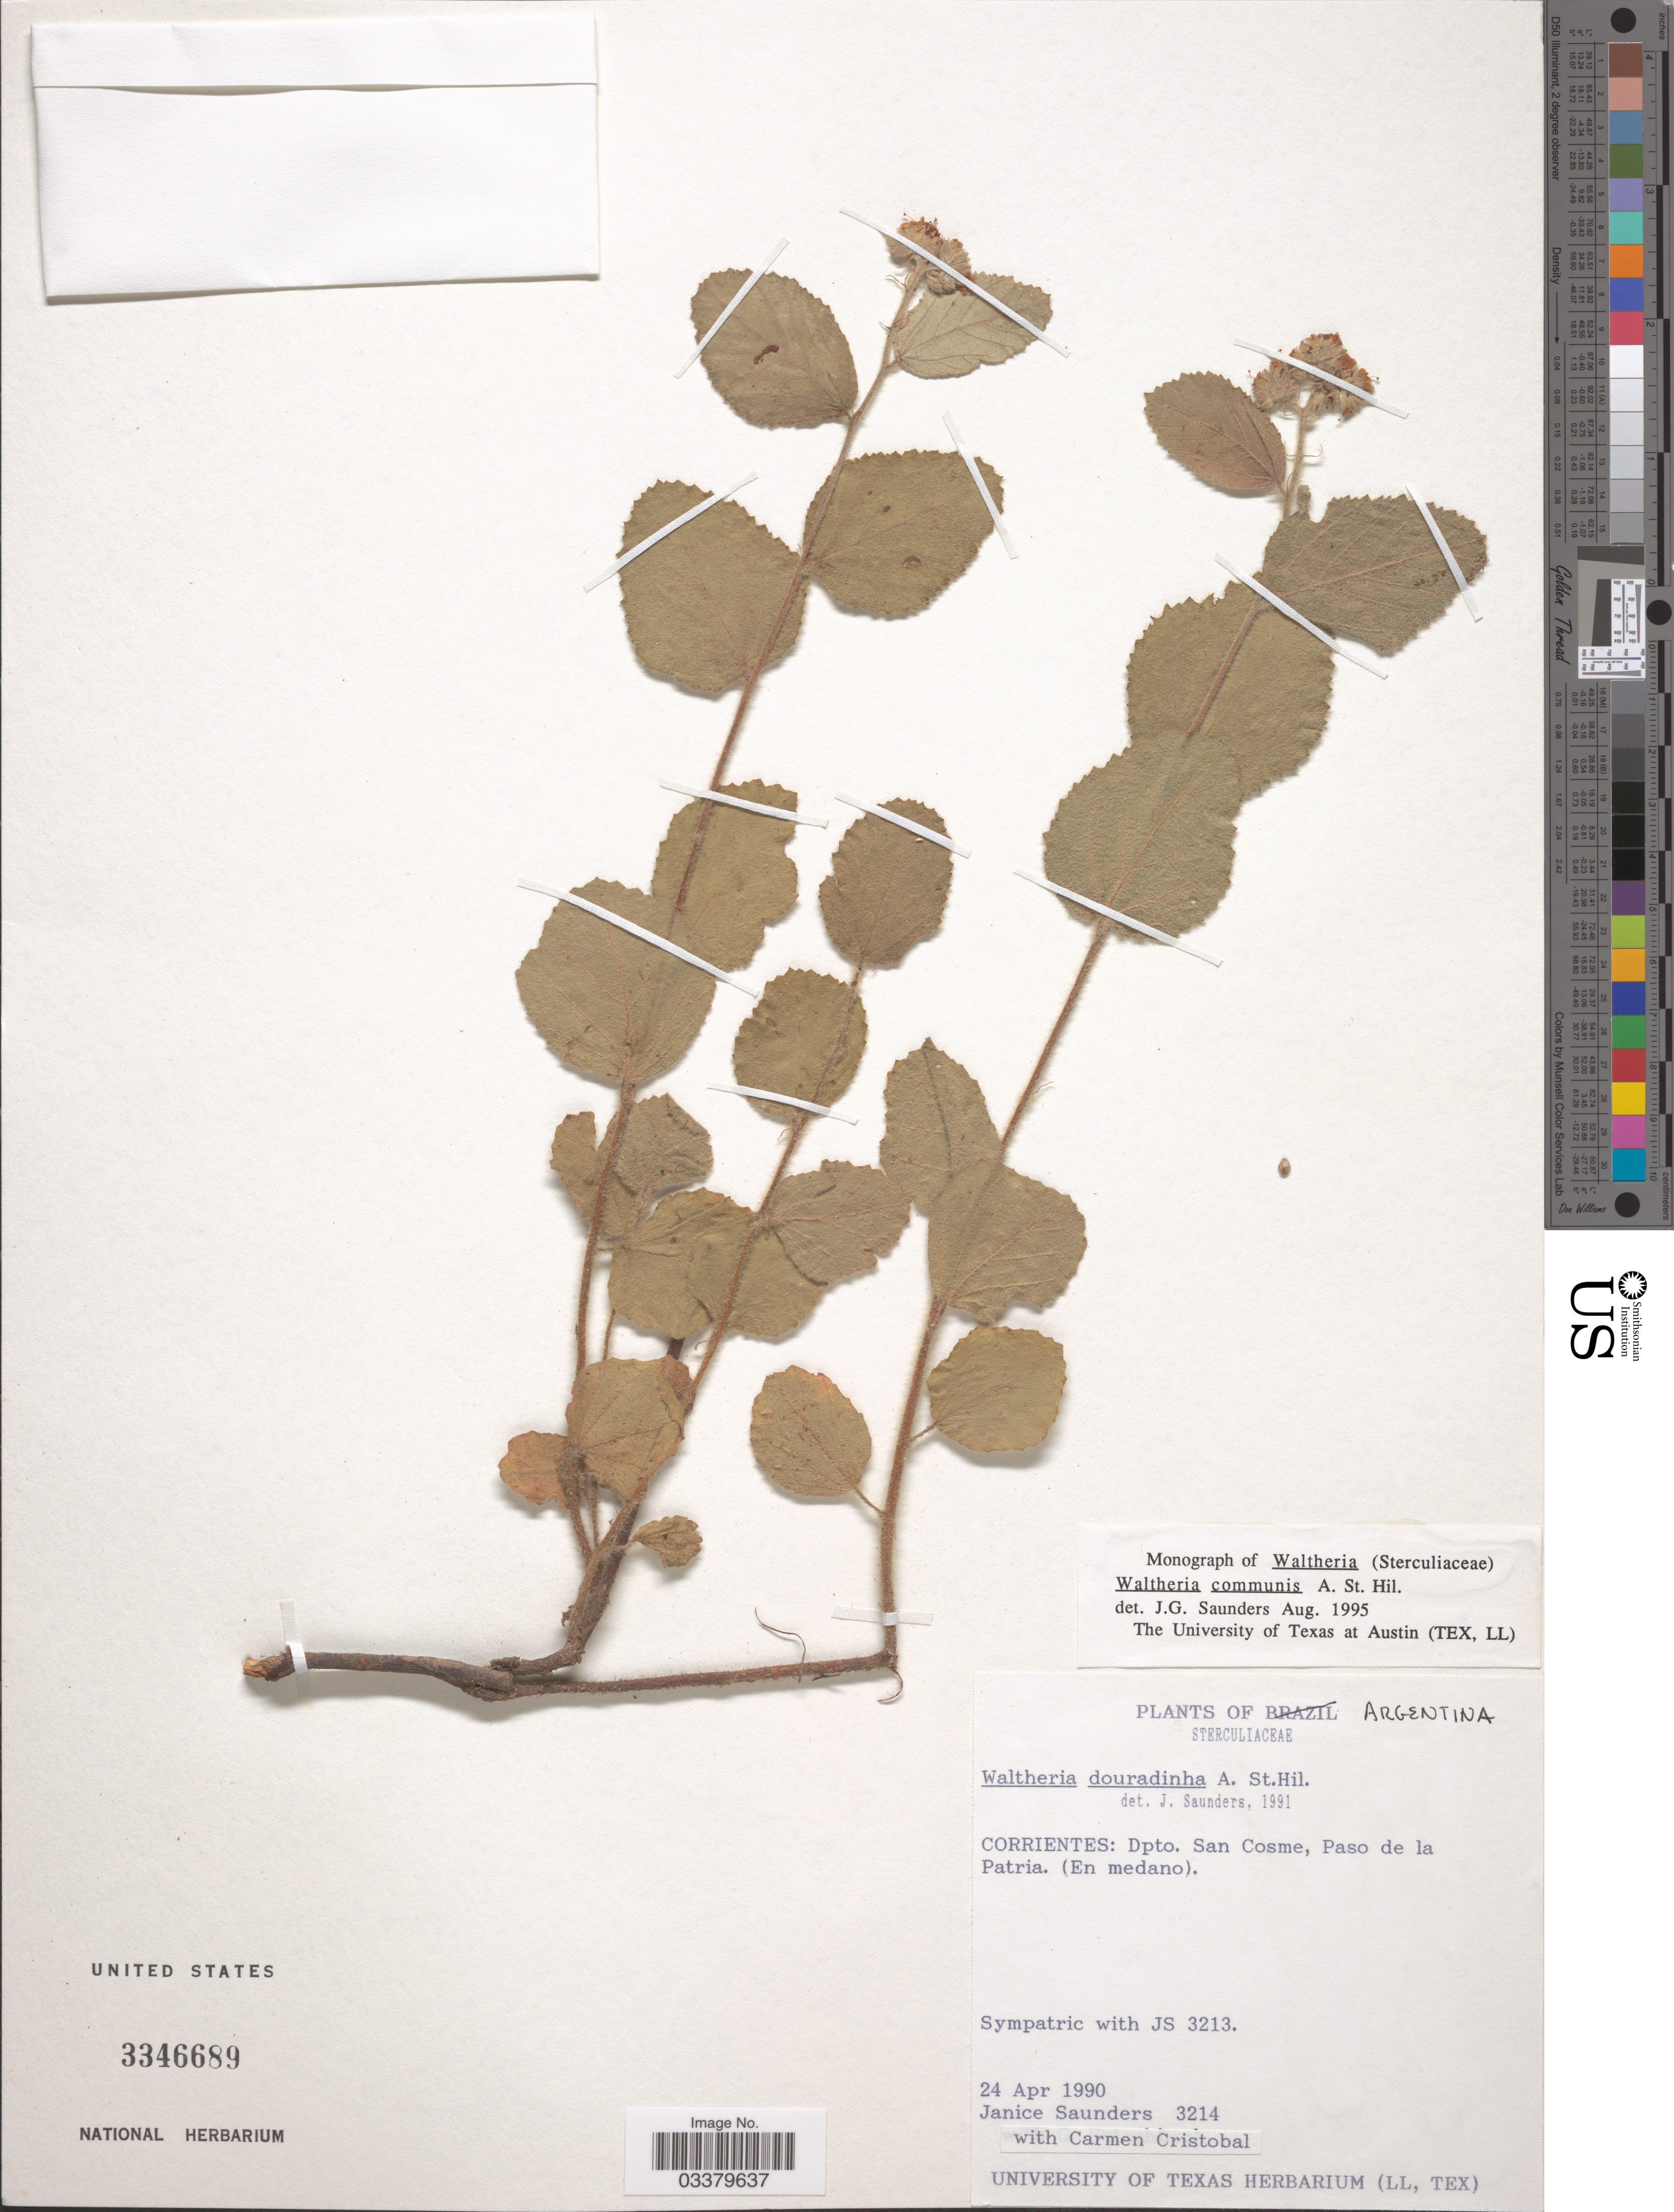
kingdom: Plantae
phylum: Tracheophyta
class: Magnoliopsida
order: Malvales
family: Malvaceae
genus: Waltheria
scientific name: Waltheria communis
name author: A. St.-Hil.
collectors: J. G. Saunders & C. L. Cristóbal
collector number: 3214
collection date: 1990-04-24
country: Argentina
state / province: Corrientes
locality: Dpto. San Cosme, Paso de la Patria.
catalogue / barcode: US 3346689